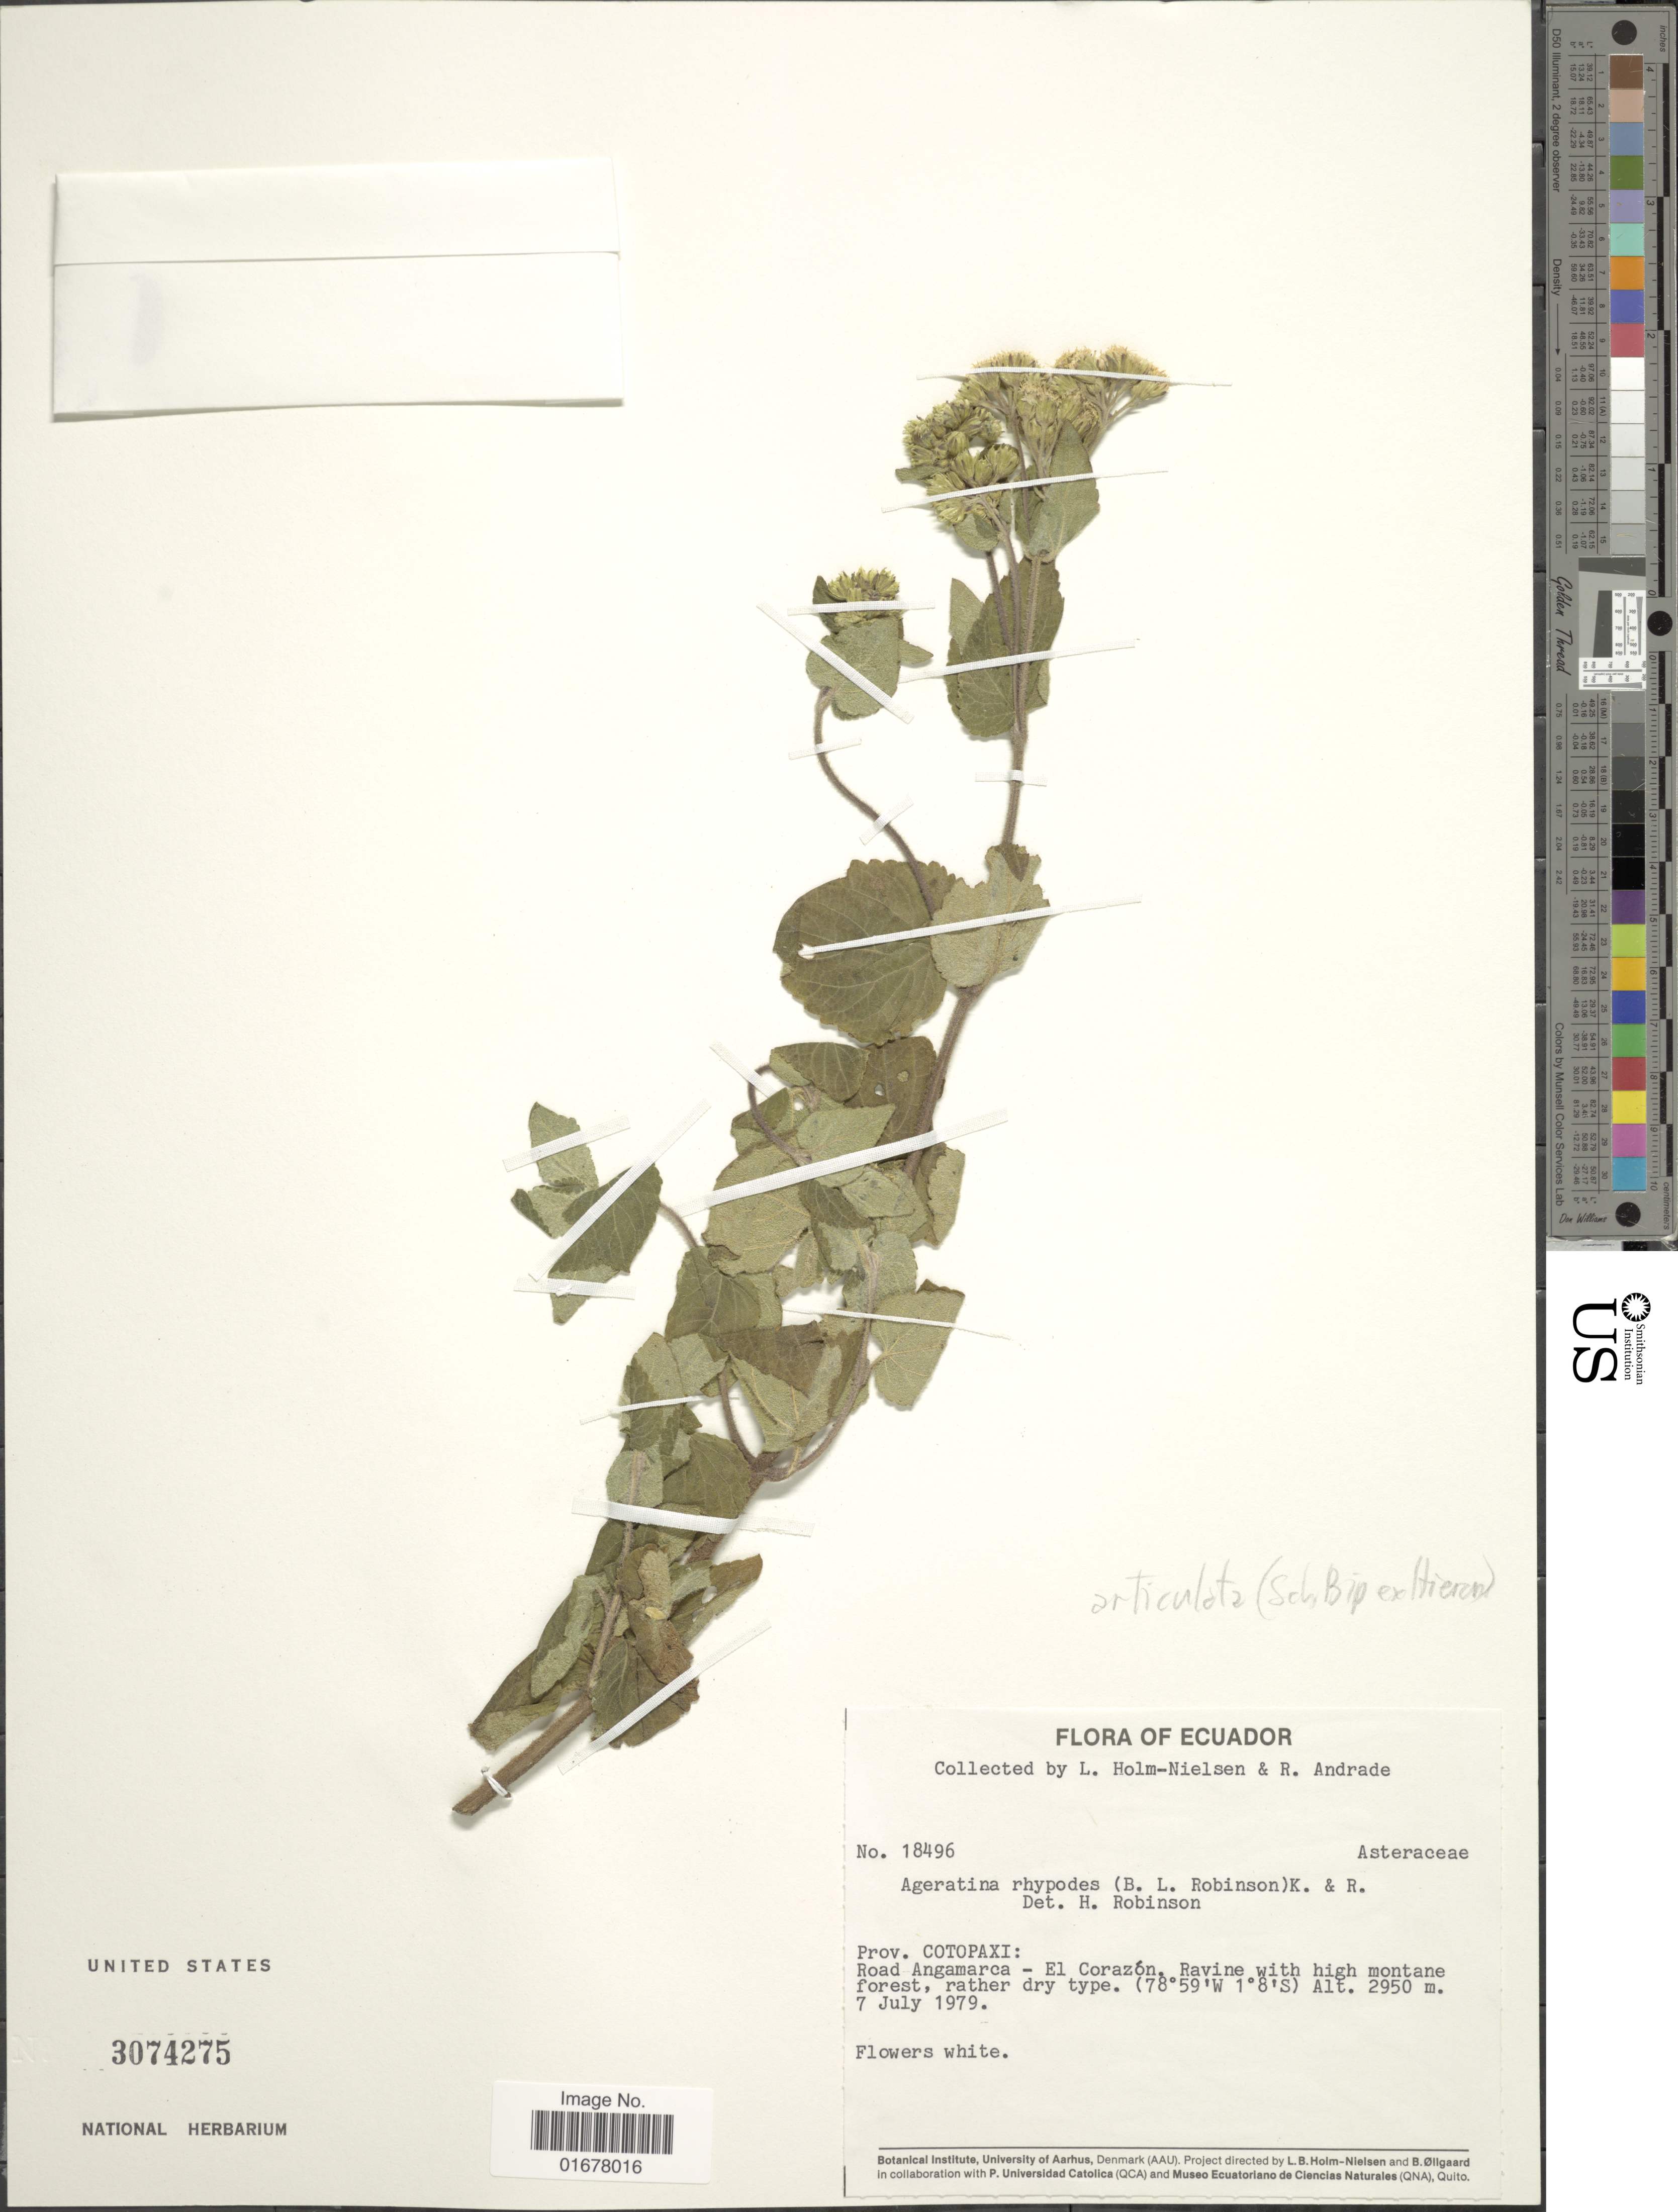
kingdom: Plantae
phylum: Tracheophyta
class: Magnoliopsida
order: Asterales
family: Asteraceae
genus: Ageratina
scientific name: Ageratina pseudochilca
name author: (Benth.) R.M. King & H. Rob.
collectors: L. B. Holm-Nielsen & R. Andrade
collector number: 18496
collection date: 1979-07-07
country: Ecuador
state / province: Cotopaxi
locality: Prov. Cotopaxi: Road Angamarva - El Corazon, Ravine with high montane forest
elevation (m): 2950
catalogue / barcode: US 3074275